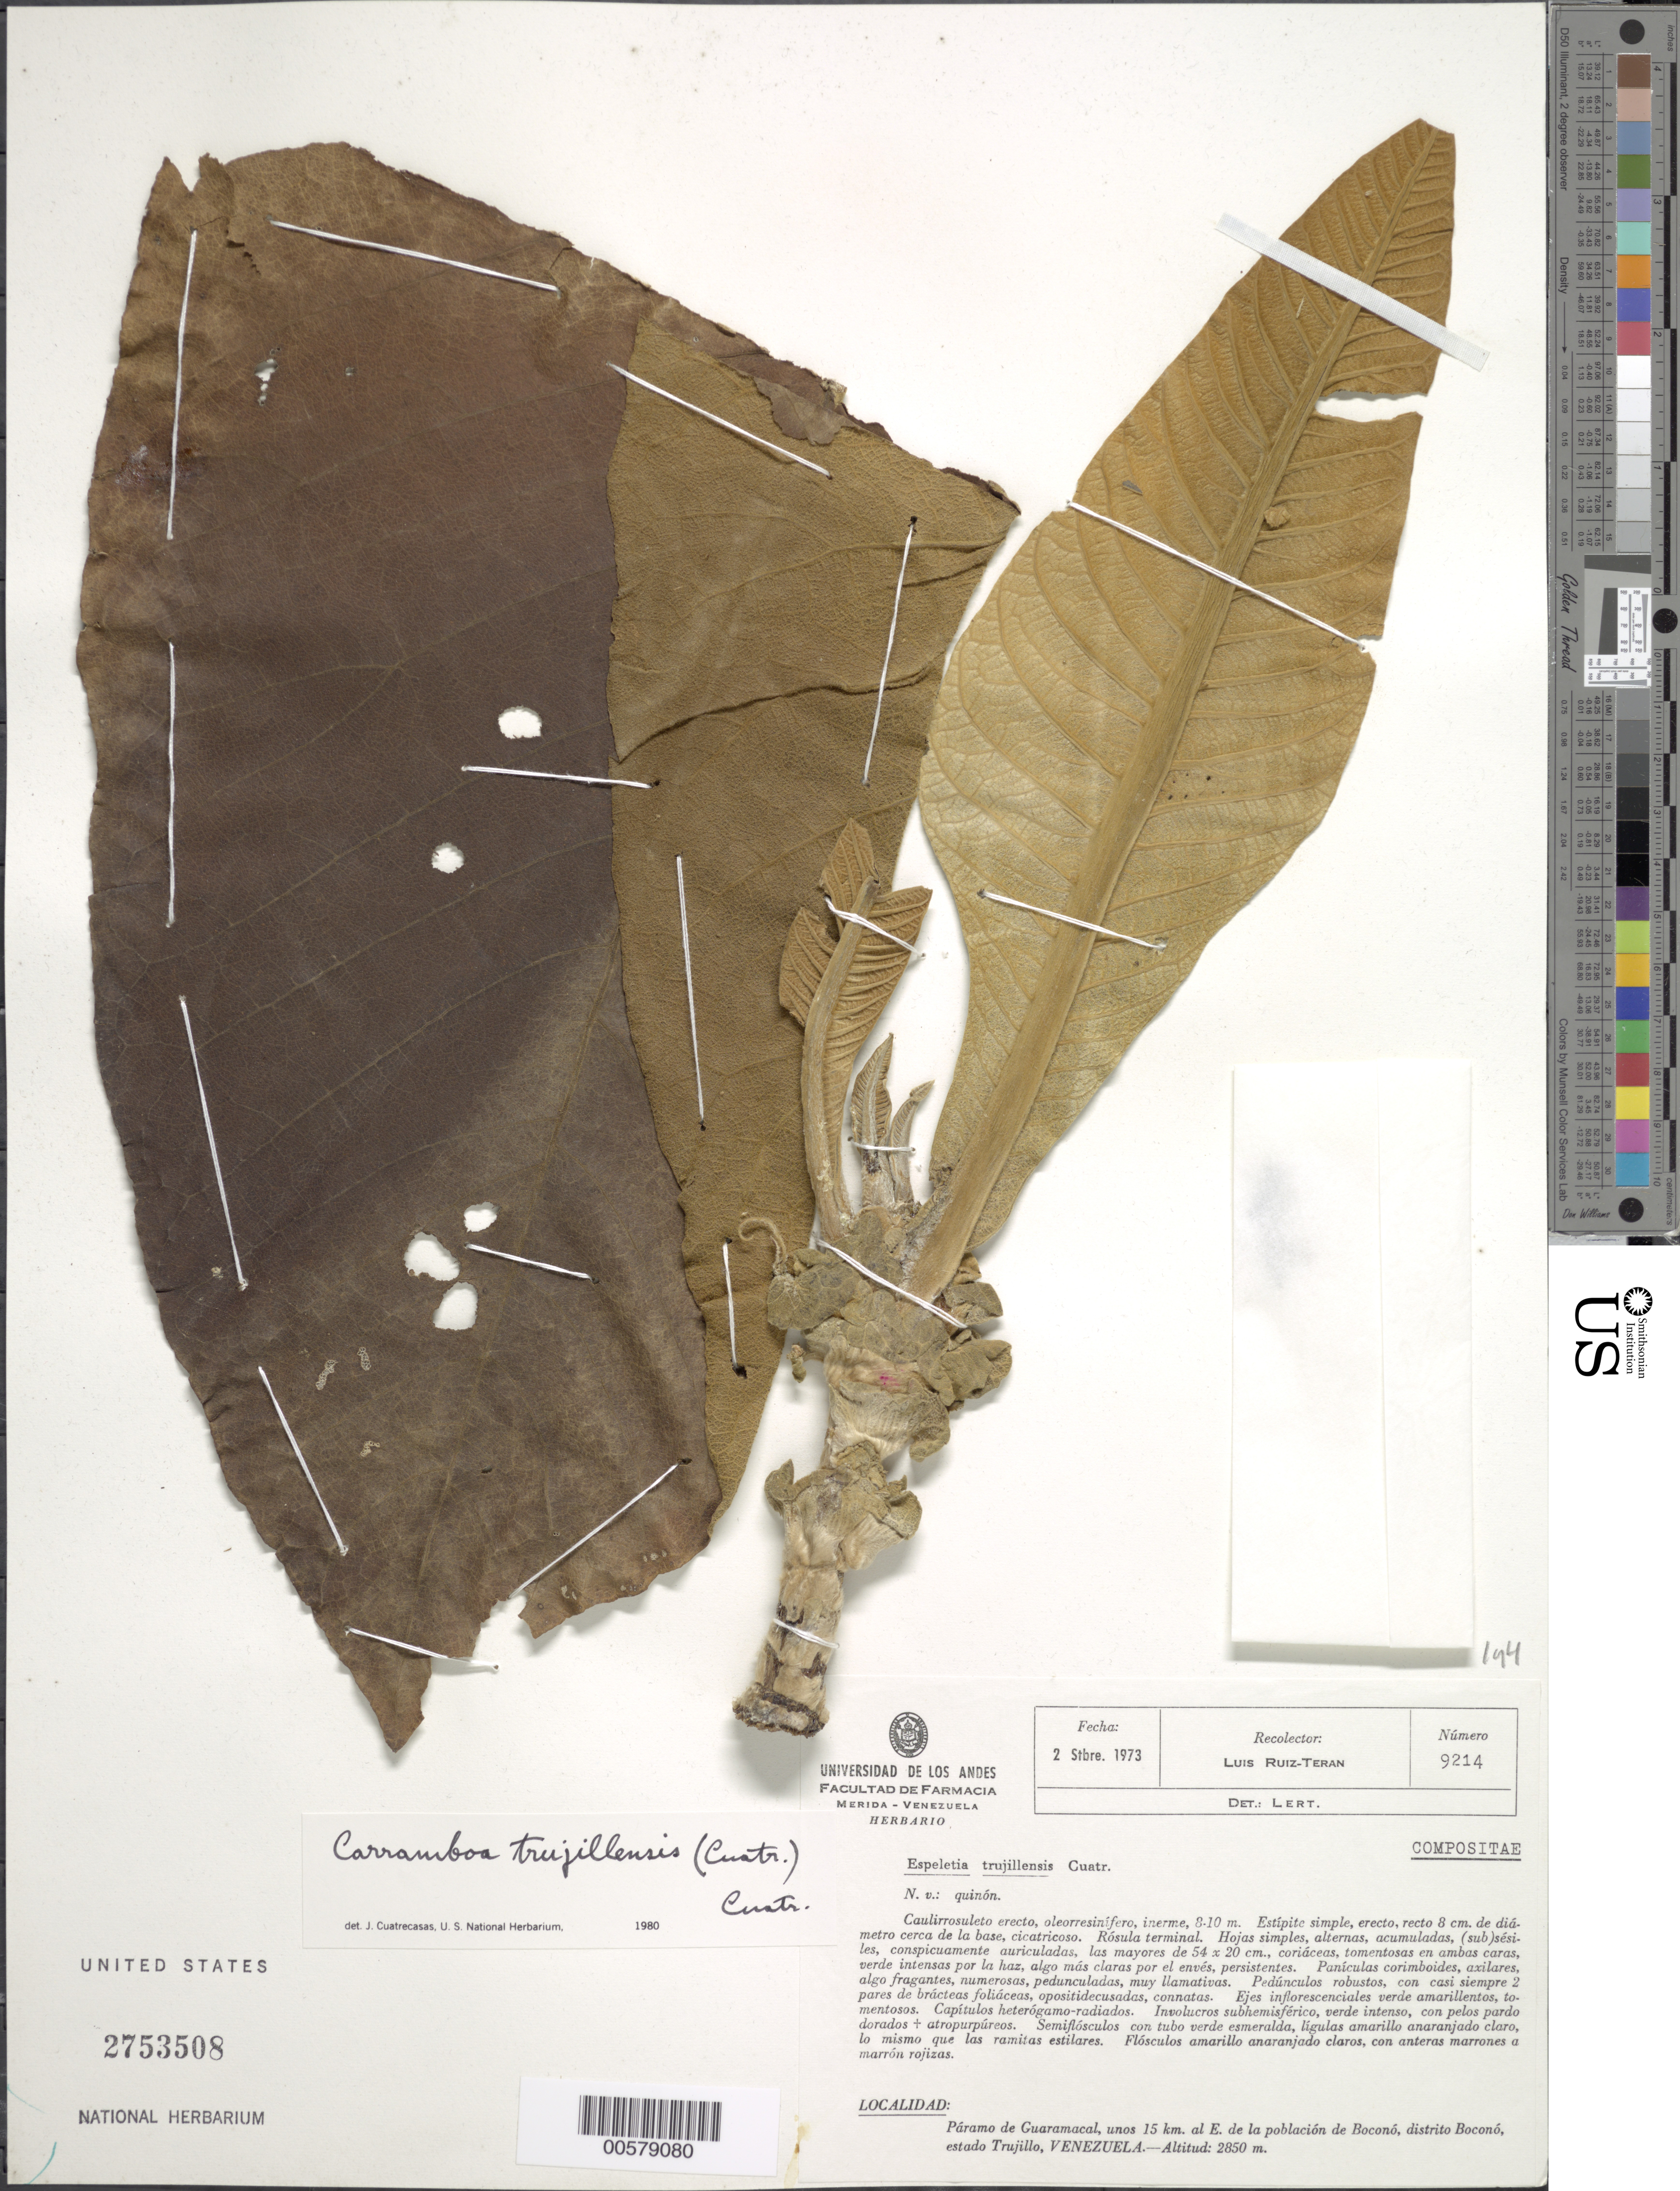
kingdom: Plantae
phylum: Tracheophyta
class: Magnoliopsida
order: Asterales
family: Asteraceae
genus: Carramboa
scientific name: Carramboa trujillensis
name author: (Cuatrec.) Cuatrec.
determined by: Cuatrecasas, J.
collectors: L. E. Ruíz-Terán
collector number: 9214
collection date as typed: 02 Sep 1973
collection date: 1973-09-02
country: Venezuela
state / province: Trujillo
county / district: Boconó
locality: Páramo de Guaramacal, 15 km E de Boconó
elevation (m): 2850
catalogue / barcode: US 2753508